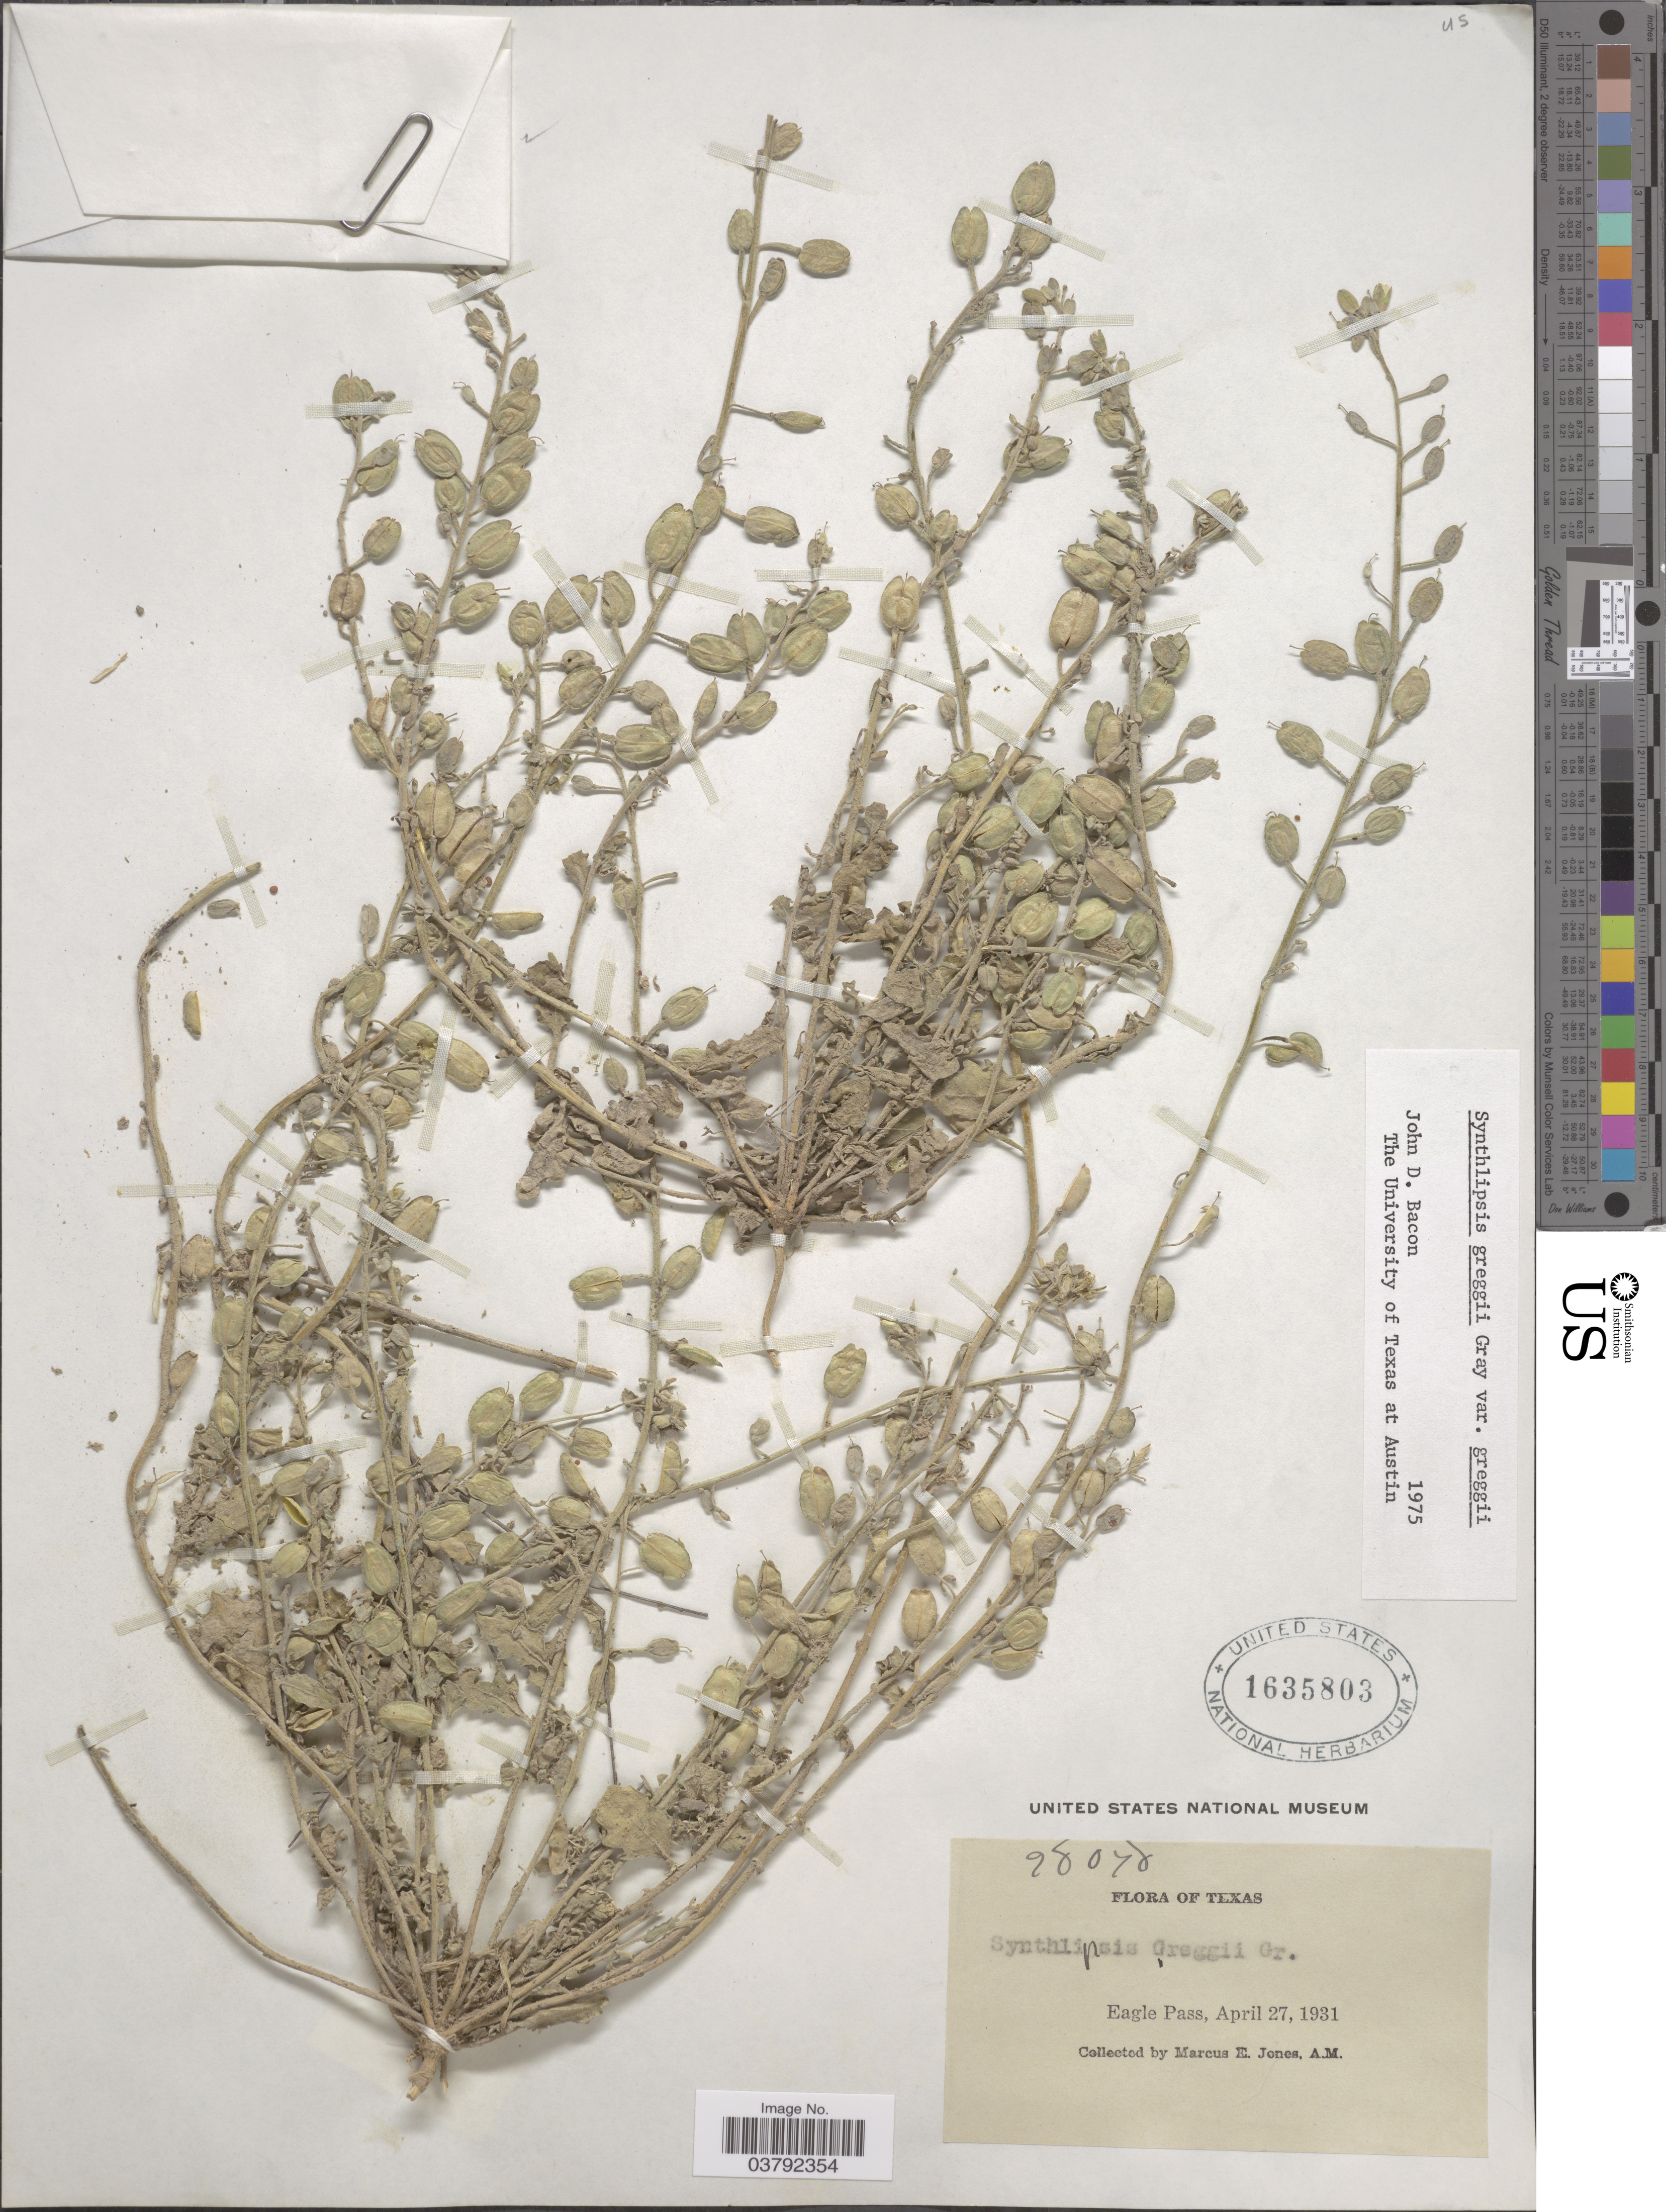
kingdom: Plantae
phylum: Tracheophyta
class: Magnoliopsida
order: Brassicales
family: Brassicaceae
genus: Synthlipsis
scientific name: Synthlipsis greggii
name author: A. Gray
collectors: M. E. Jones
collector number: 98078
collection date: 1931-04-27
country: United States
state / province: Texas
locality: Eagle Pass.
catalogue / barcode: US 1635803